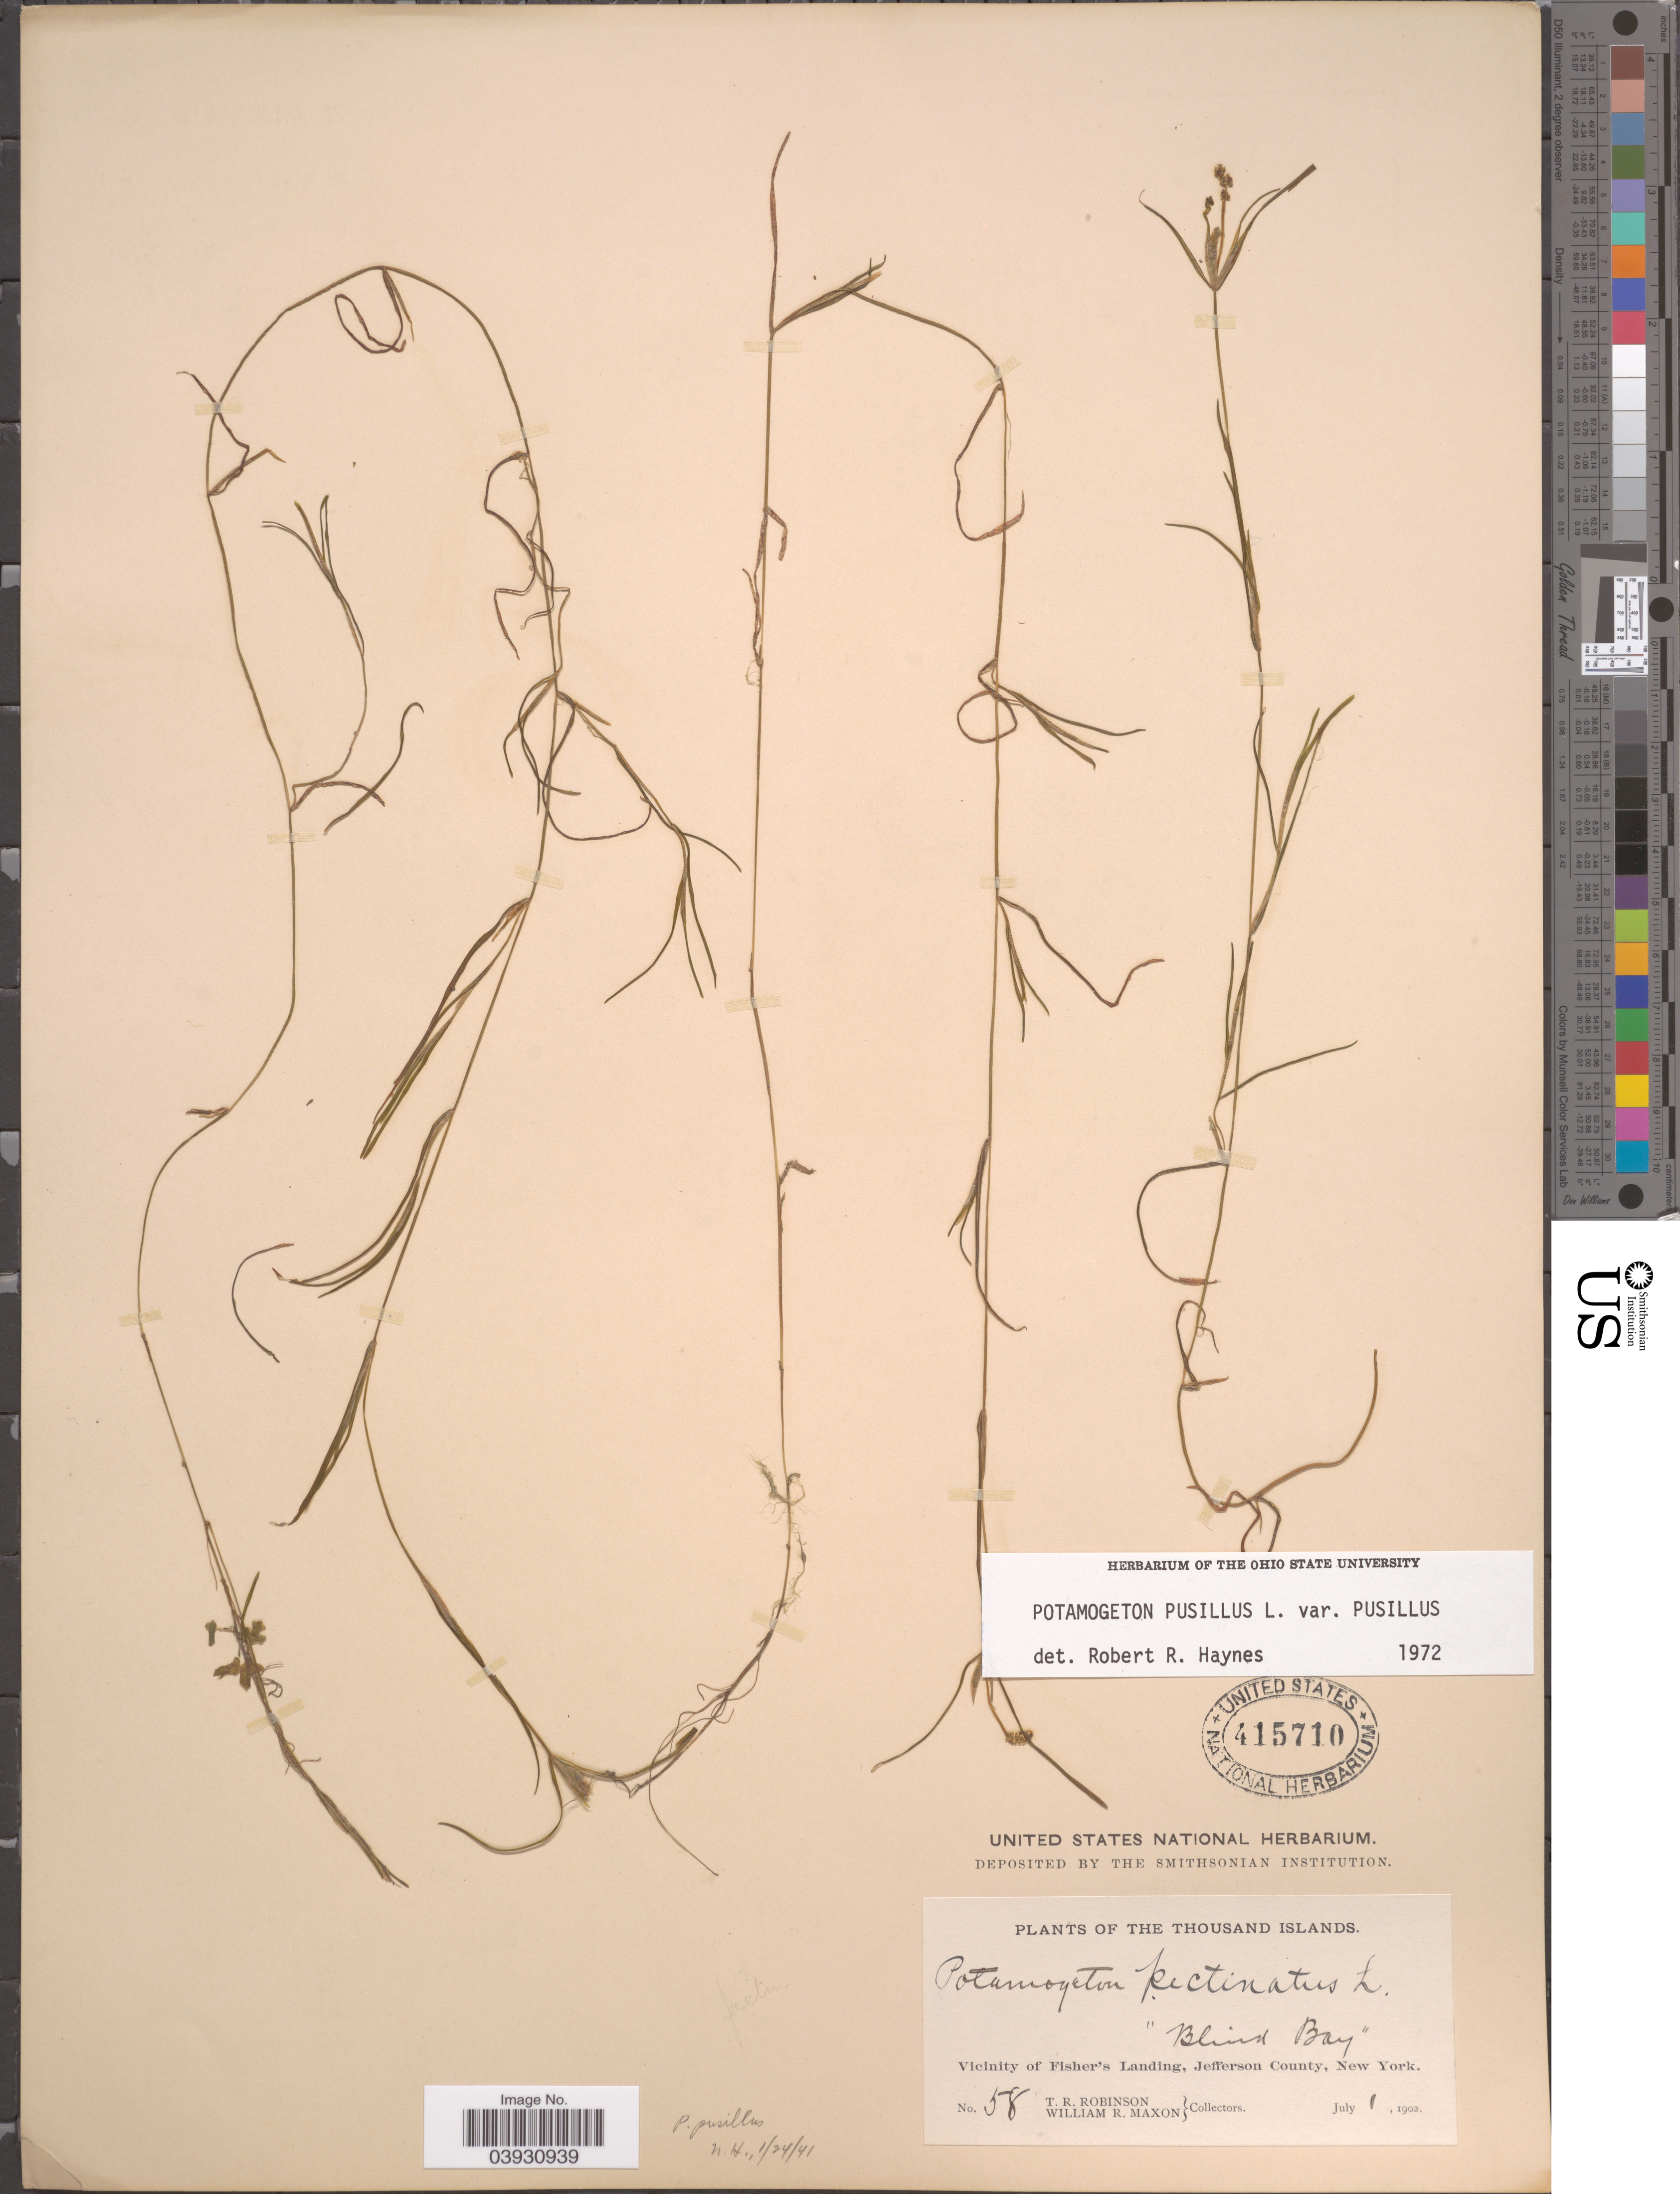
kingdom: Plantae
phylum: Tracheophyta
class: Liliopsida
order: Alismatales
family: Potamogetonaceae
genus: Potamogeton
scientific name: Potamogeton pusillus var. pusillus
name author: L.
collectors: T. R. Robinson & W. R. Maxon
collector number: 58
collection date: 1902-07-01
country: United States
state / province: New York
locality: Thousand Islands. 'Blind Bay'. Vicinity of Fisher's Landing, Jefferson County.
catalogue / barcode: US 415710